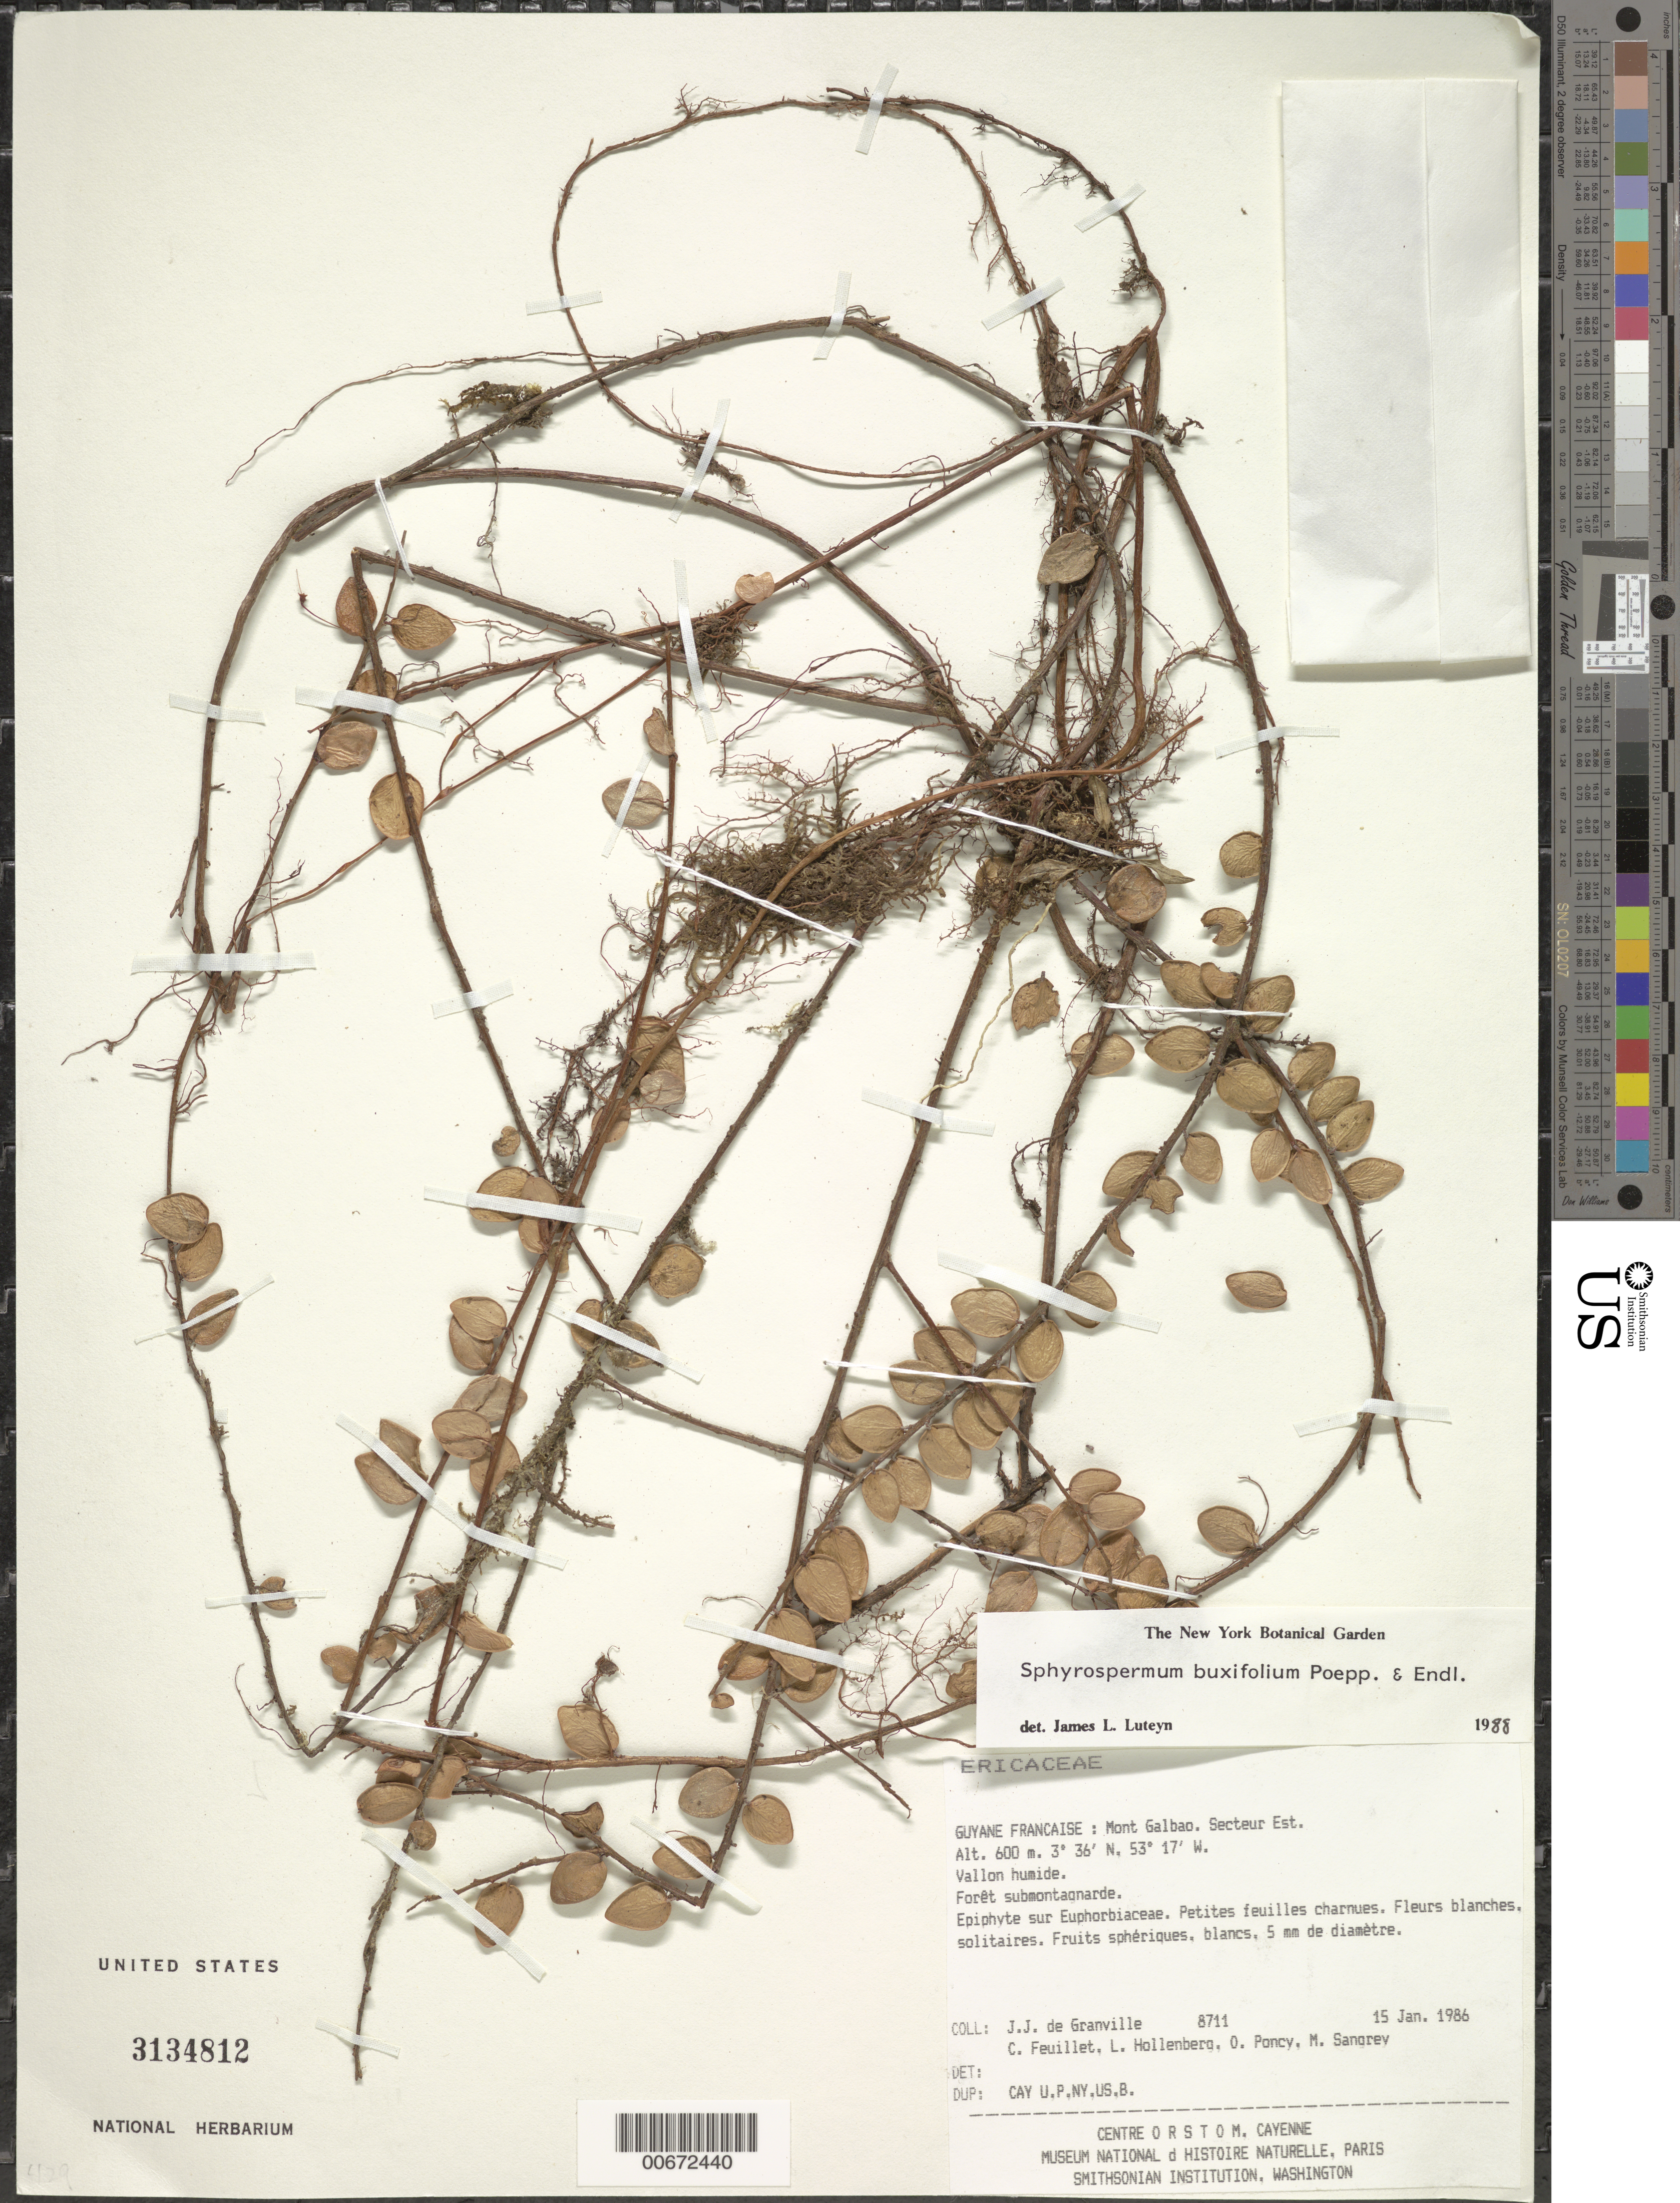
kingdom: Plantae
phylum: Tracheophyta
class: Magnoliopsida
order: Ericales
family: Ericaceae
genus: Sphyrospermum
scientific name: Sphyrospermum buxifolium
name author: Poepp. & Endl.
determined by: Luteyn, J. L.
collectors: J.-J. de Granville, C. Feuillet, L. Hollenberg, O. Poncy & M. S. Sangrey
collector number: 8711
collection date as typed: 15-Jan-86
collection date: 1986-01-15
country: French Guiana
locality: Mont Galbao. Secteur Est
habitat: Forêt submontagnarde, vallon humide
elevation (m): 600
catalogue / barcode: US 3134812